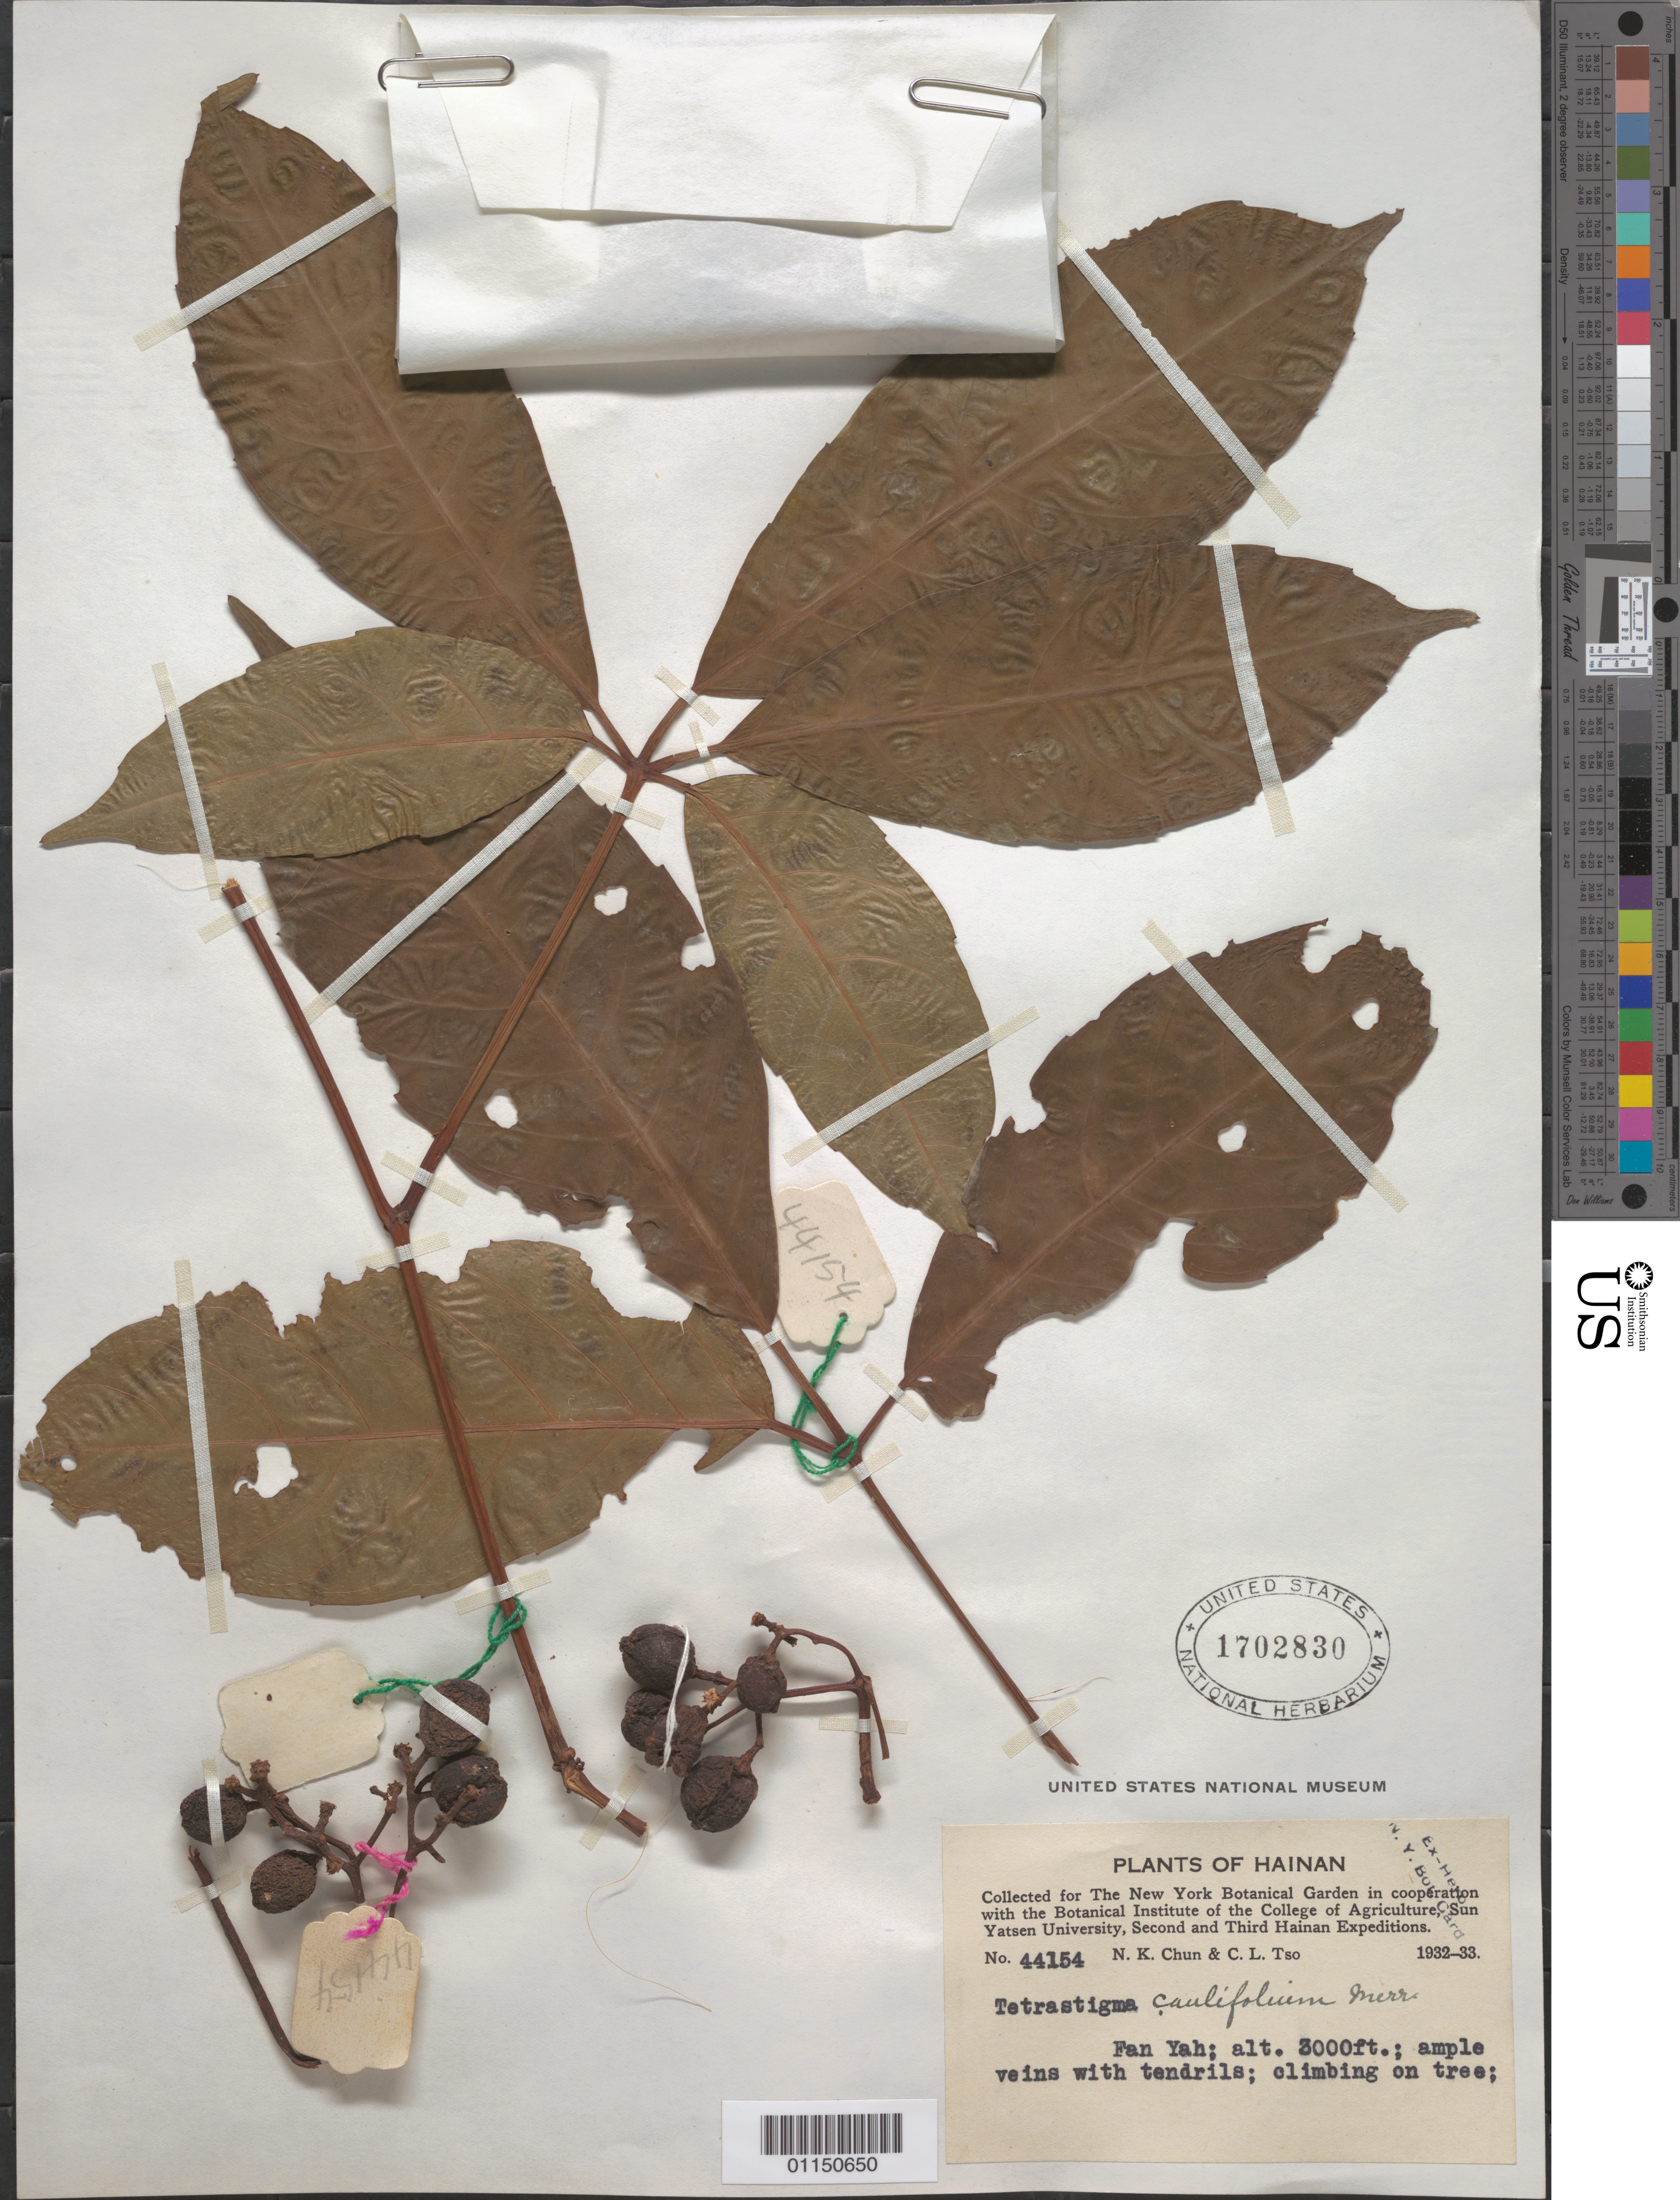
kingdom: Plantae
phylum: Tracheophyta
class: Magnoliopsida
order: Vitales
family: Vitaceae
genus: Tetrastigma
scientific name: Tetrastigma cauliflorum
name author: Merr.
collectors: N. K. Chun & C. Tso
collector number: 44154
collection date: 1932/1933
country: China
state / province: Hainan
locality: Fan Yah.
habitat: Climbing on tree.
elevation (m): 914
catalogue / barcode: US 1702830